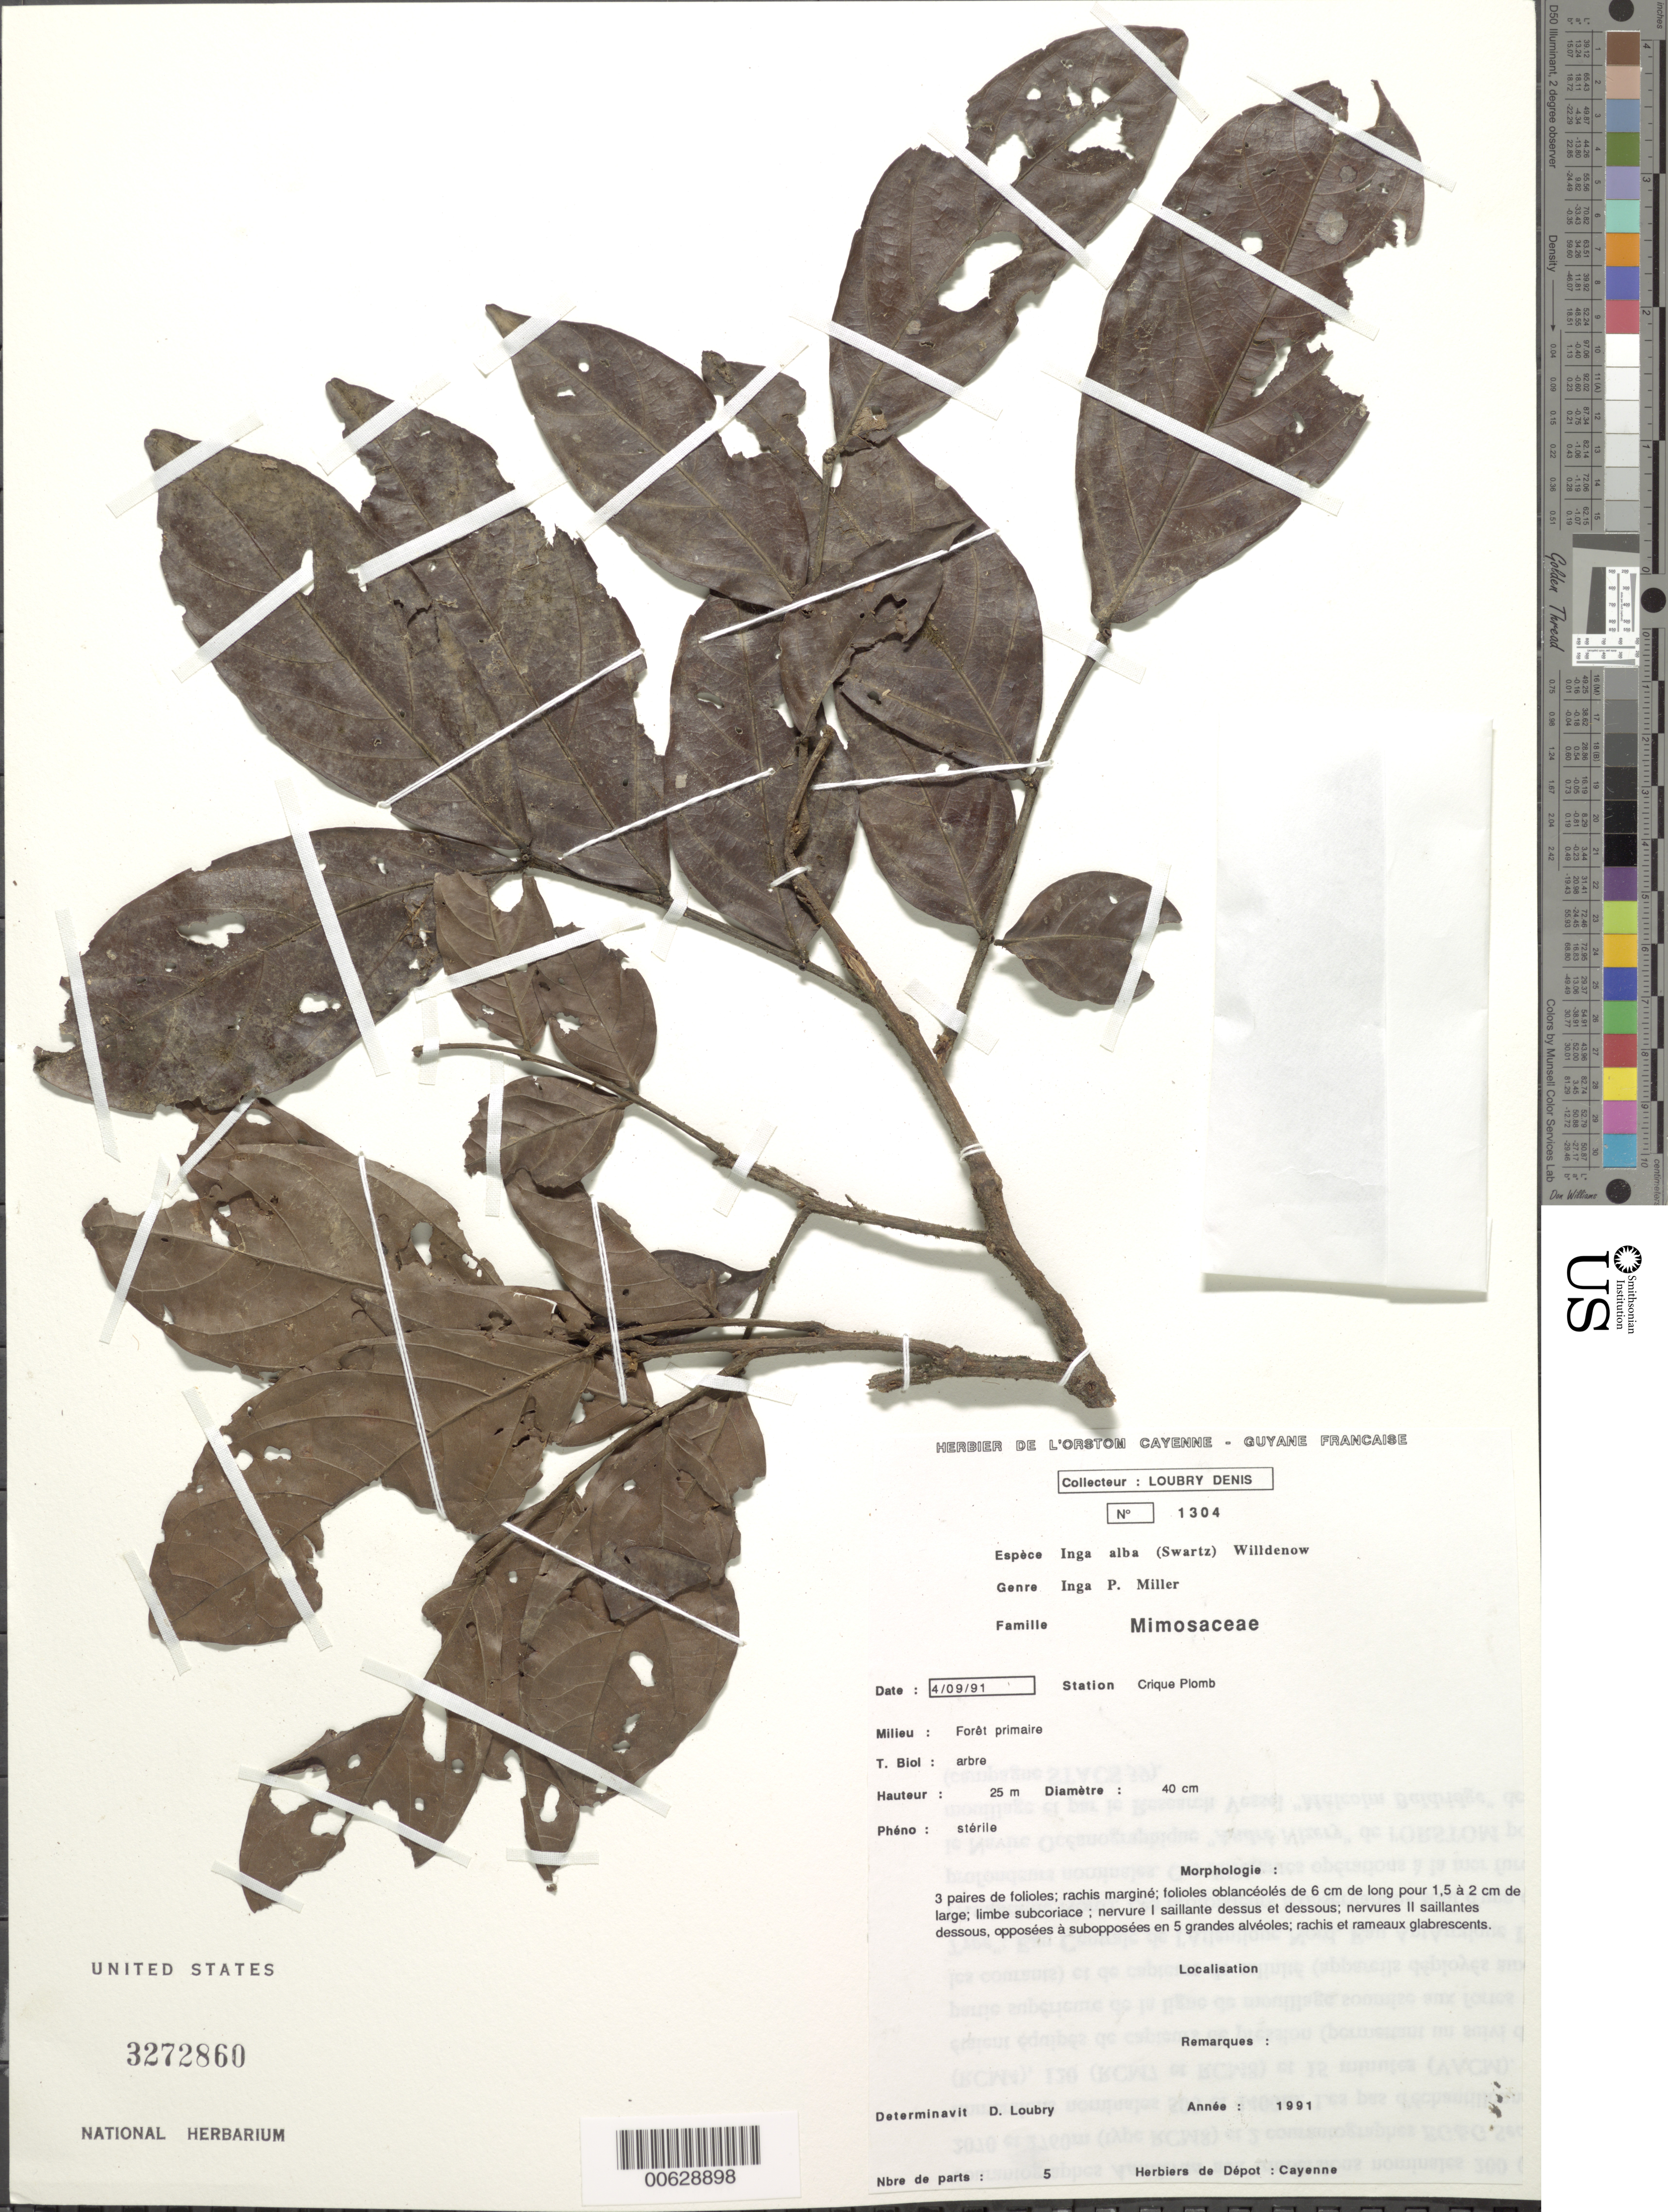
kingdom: Plantae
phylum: Tracheophyta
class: Magnoliopsida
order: Fabales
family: Fabaceae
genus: Inga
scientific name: Inga alba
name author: (Sw.) Willd.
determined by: Loubry, D.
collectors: D. Loubry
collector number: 1304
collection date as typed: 1-Sep-91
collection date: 1991-09-01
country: French Guiana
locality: Crique Plomb, Bassin du Sinnamary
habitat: Foret primaire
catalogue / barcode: US 3272860